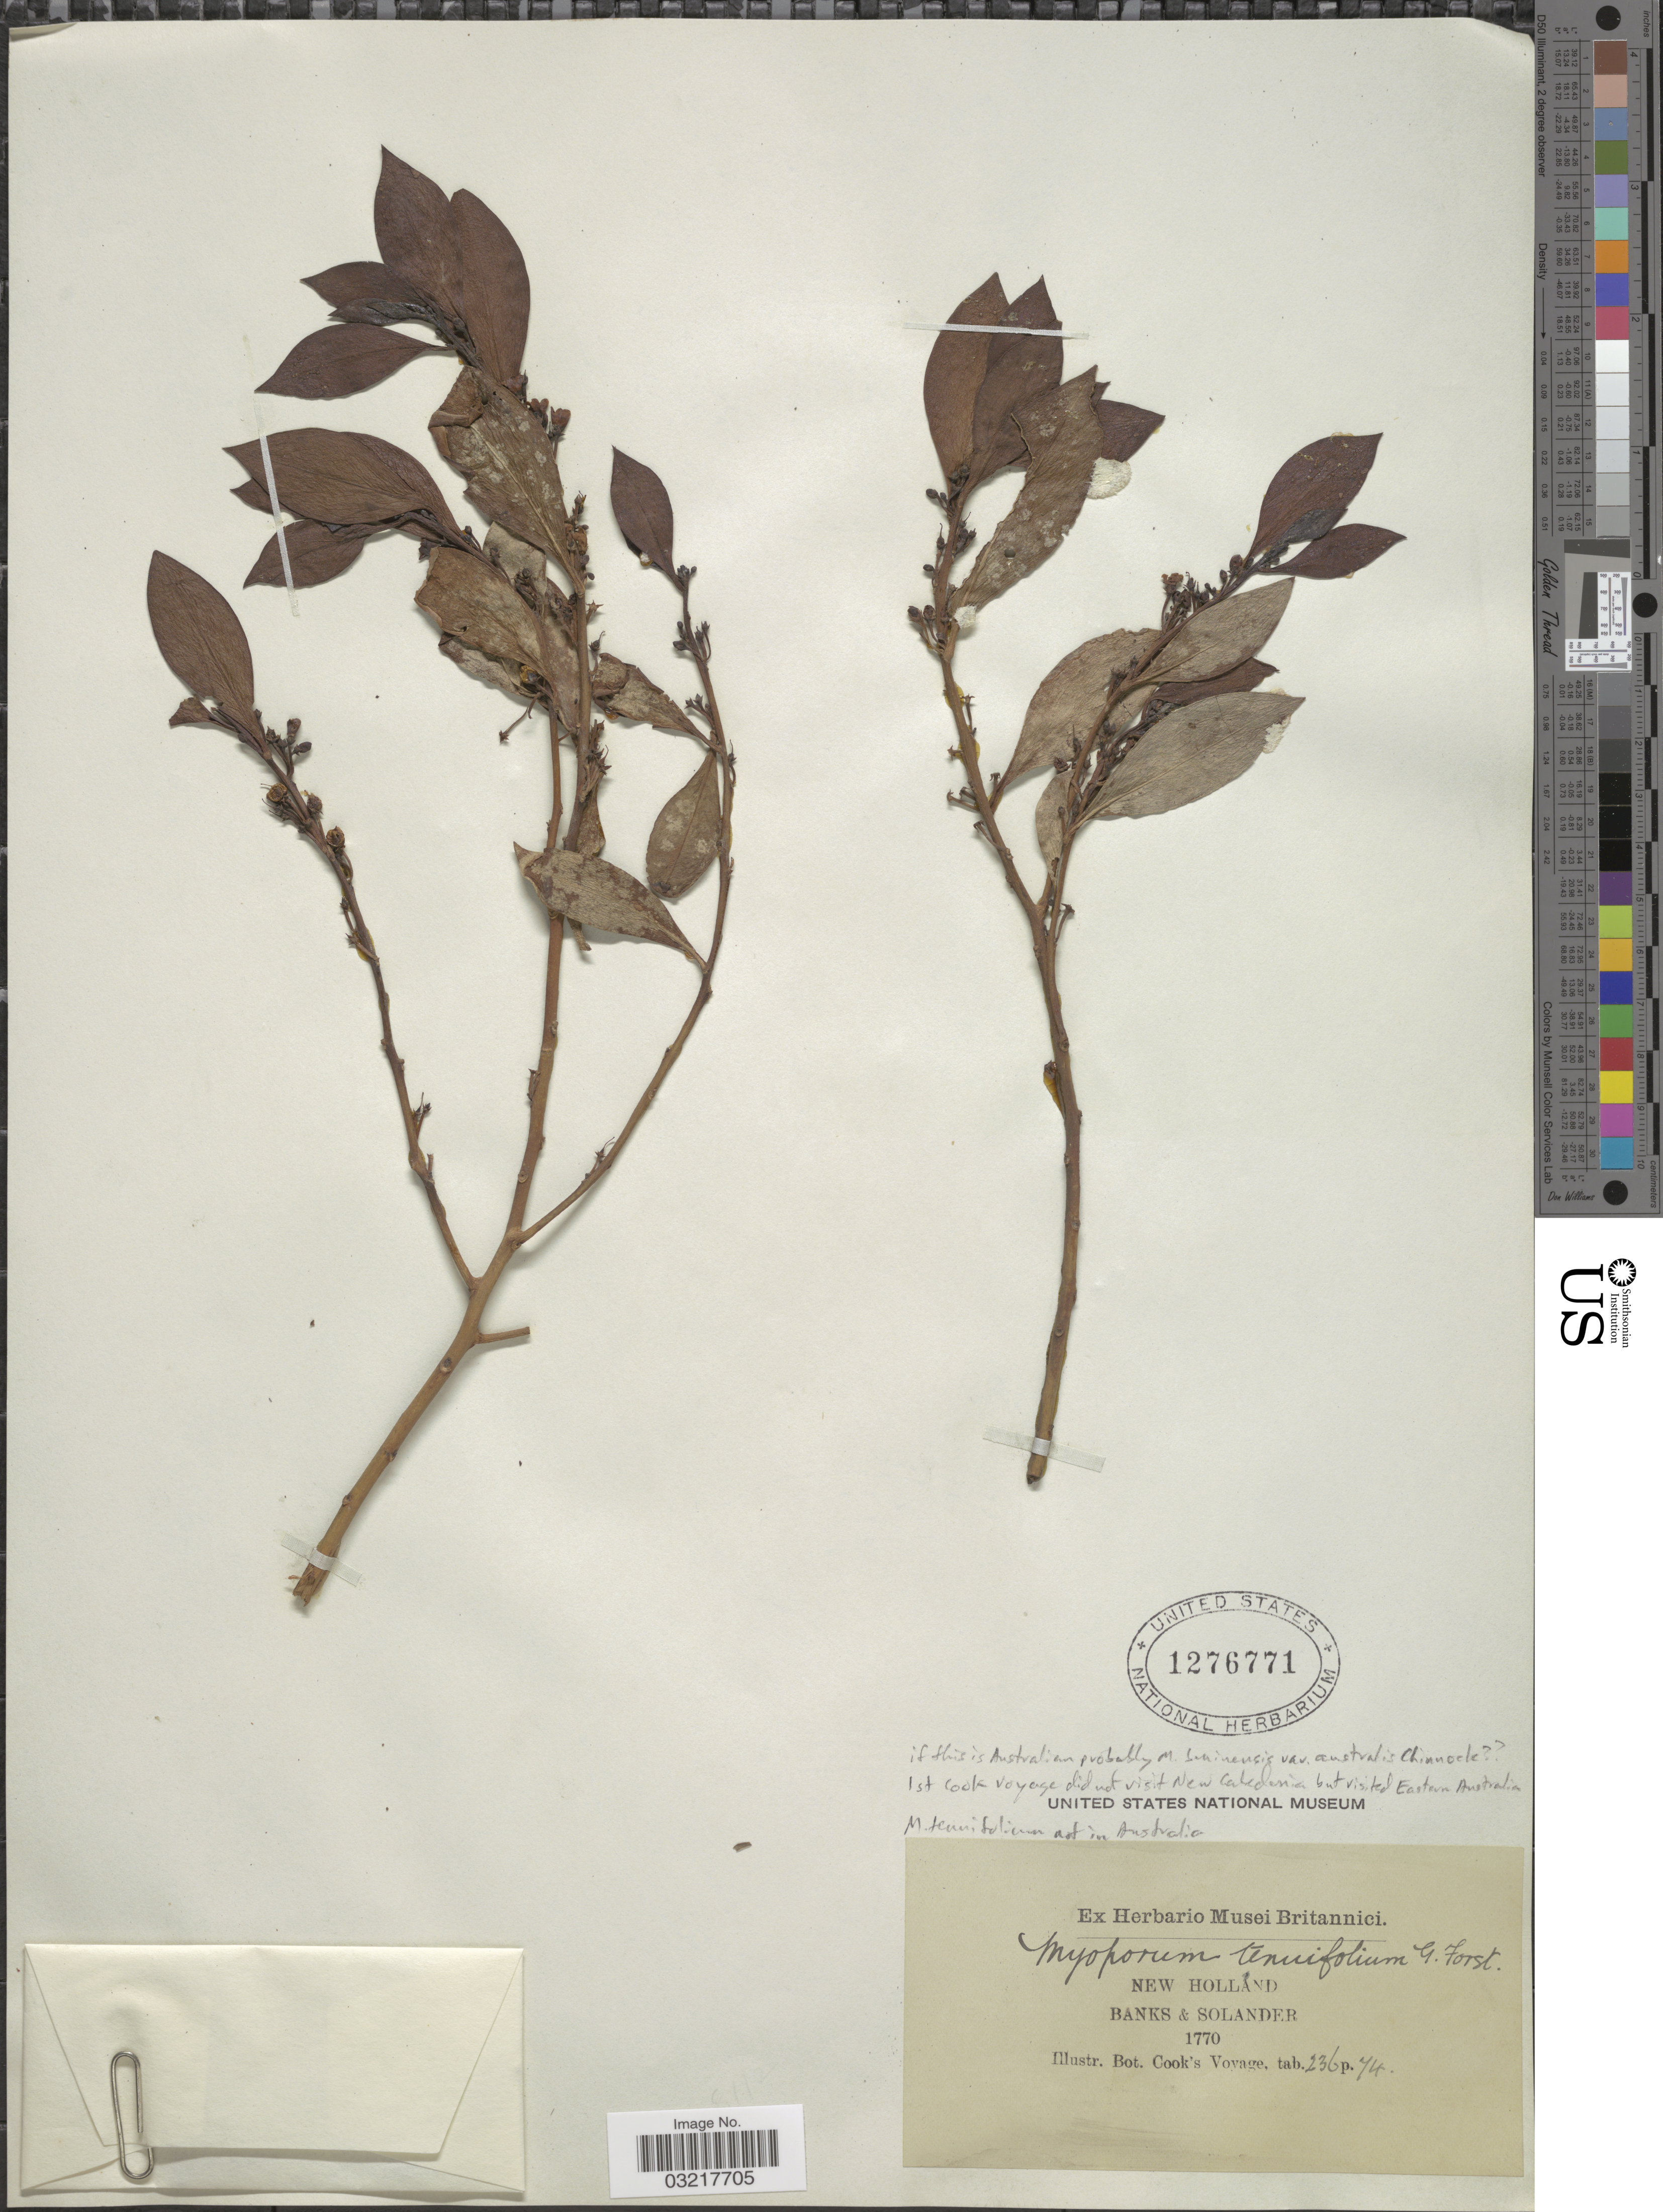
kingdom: Plantae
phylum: Tracheophyta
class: Magnoliopsida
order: Lamiales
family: Scrophulariaceae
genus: Myoporum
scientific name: Myoporum tenuifolium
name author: G. Forst.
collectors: -- Banks & -- Solander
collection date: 1770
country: Australia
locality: New Holland.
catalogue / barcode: US 1276771